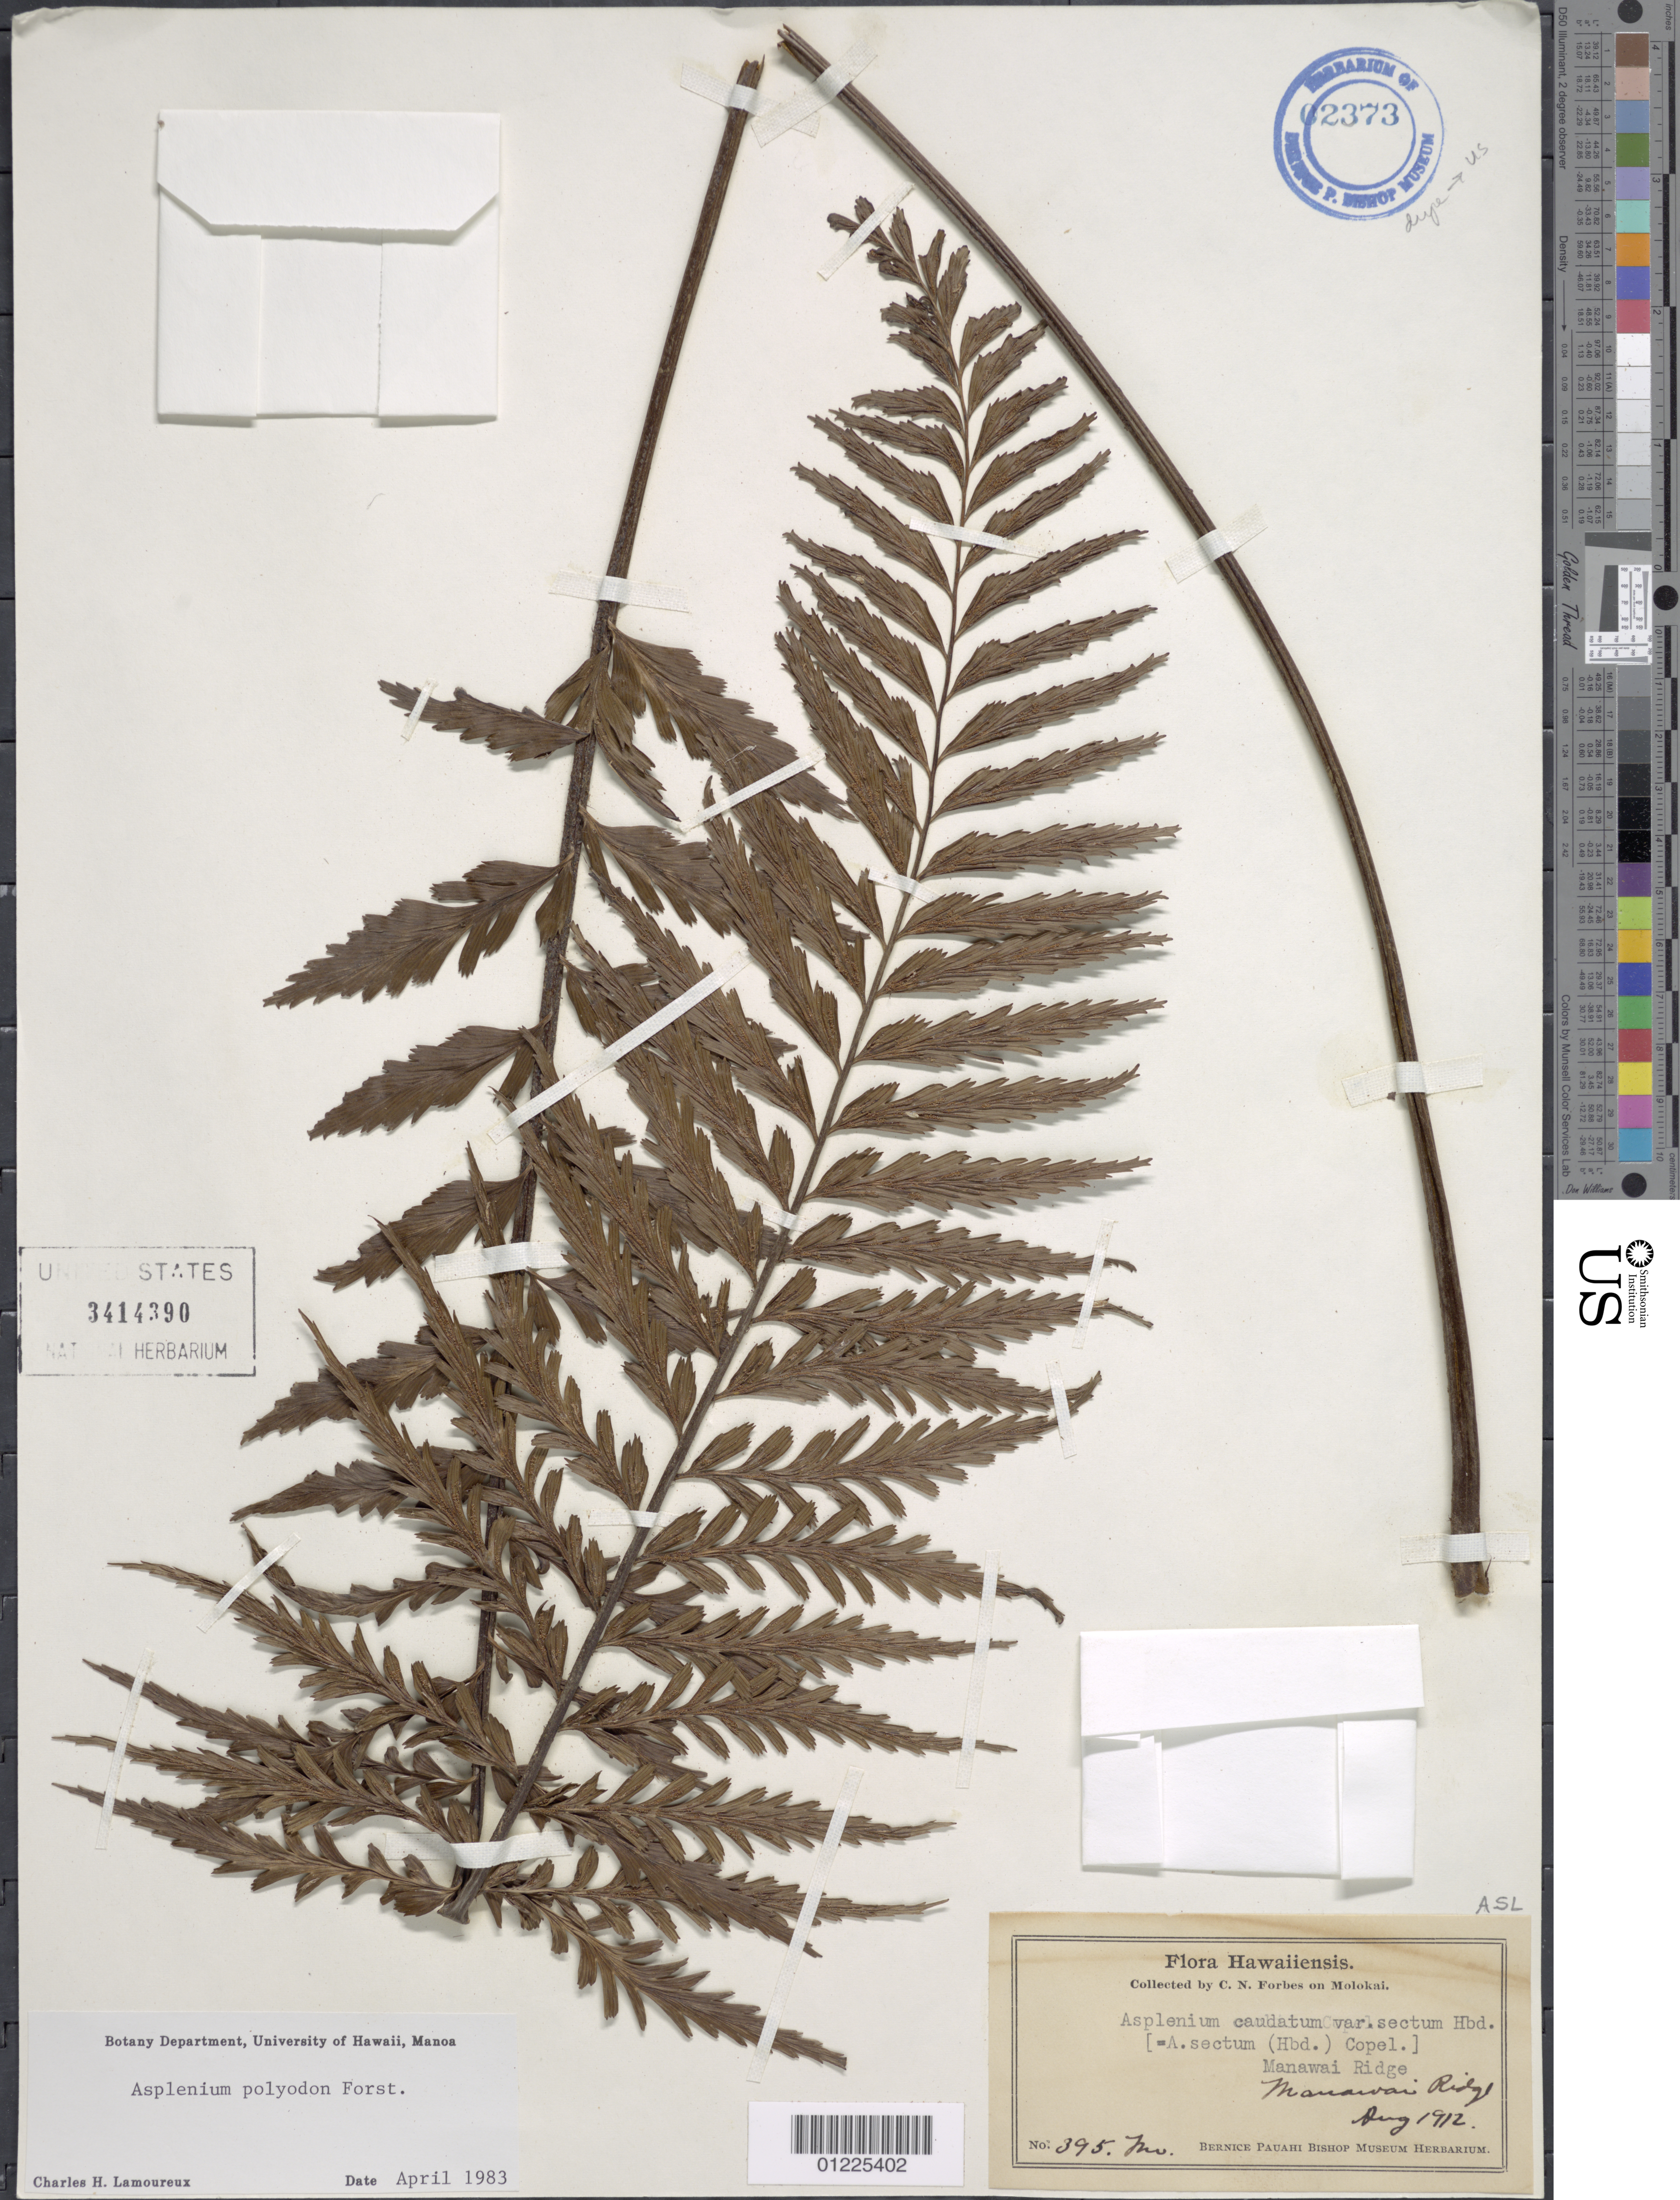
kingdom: Plantae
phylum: Tracheophyta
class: Polypodiopsida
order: Polypodiales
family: Aspleniaceae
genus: Asplenium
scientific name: Asplenium polyodon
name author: G. Forst.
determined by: Lamoureux, C. H.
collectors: C. N. Forbes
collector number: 395.Mo.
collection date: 1912-08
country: United States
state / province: Hawaii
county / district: Maui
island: Moloka'i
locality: Manawai Ridge.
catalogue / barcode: US 3414390